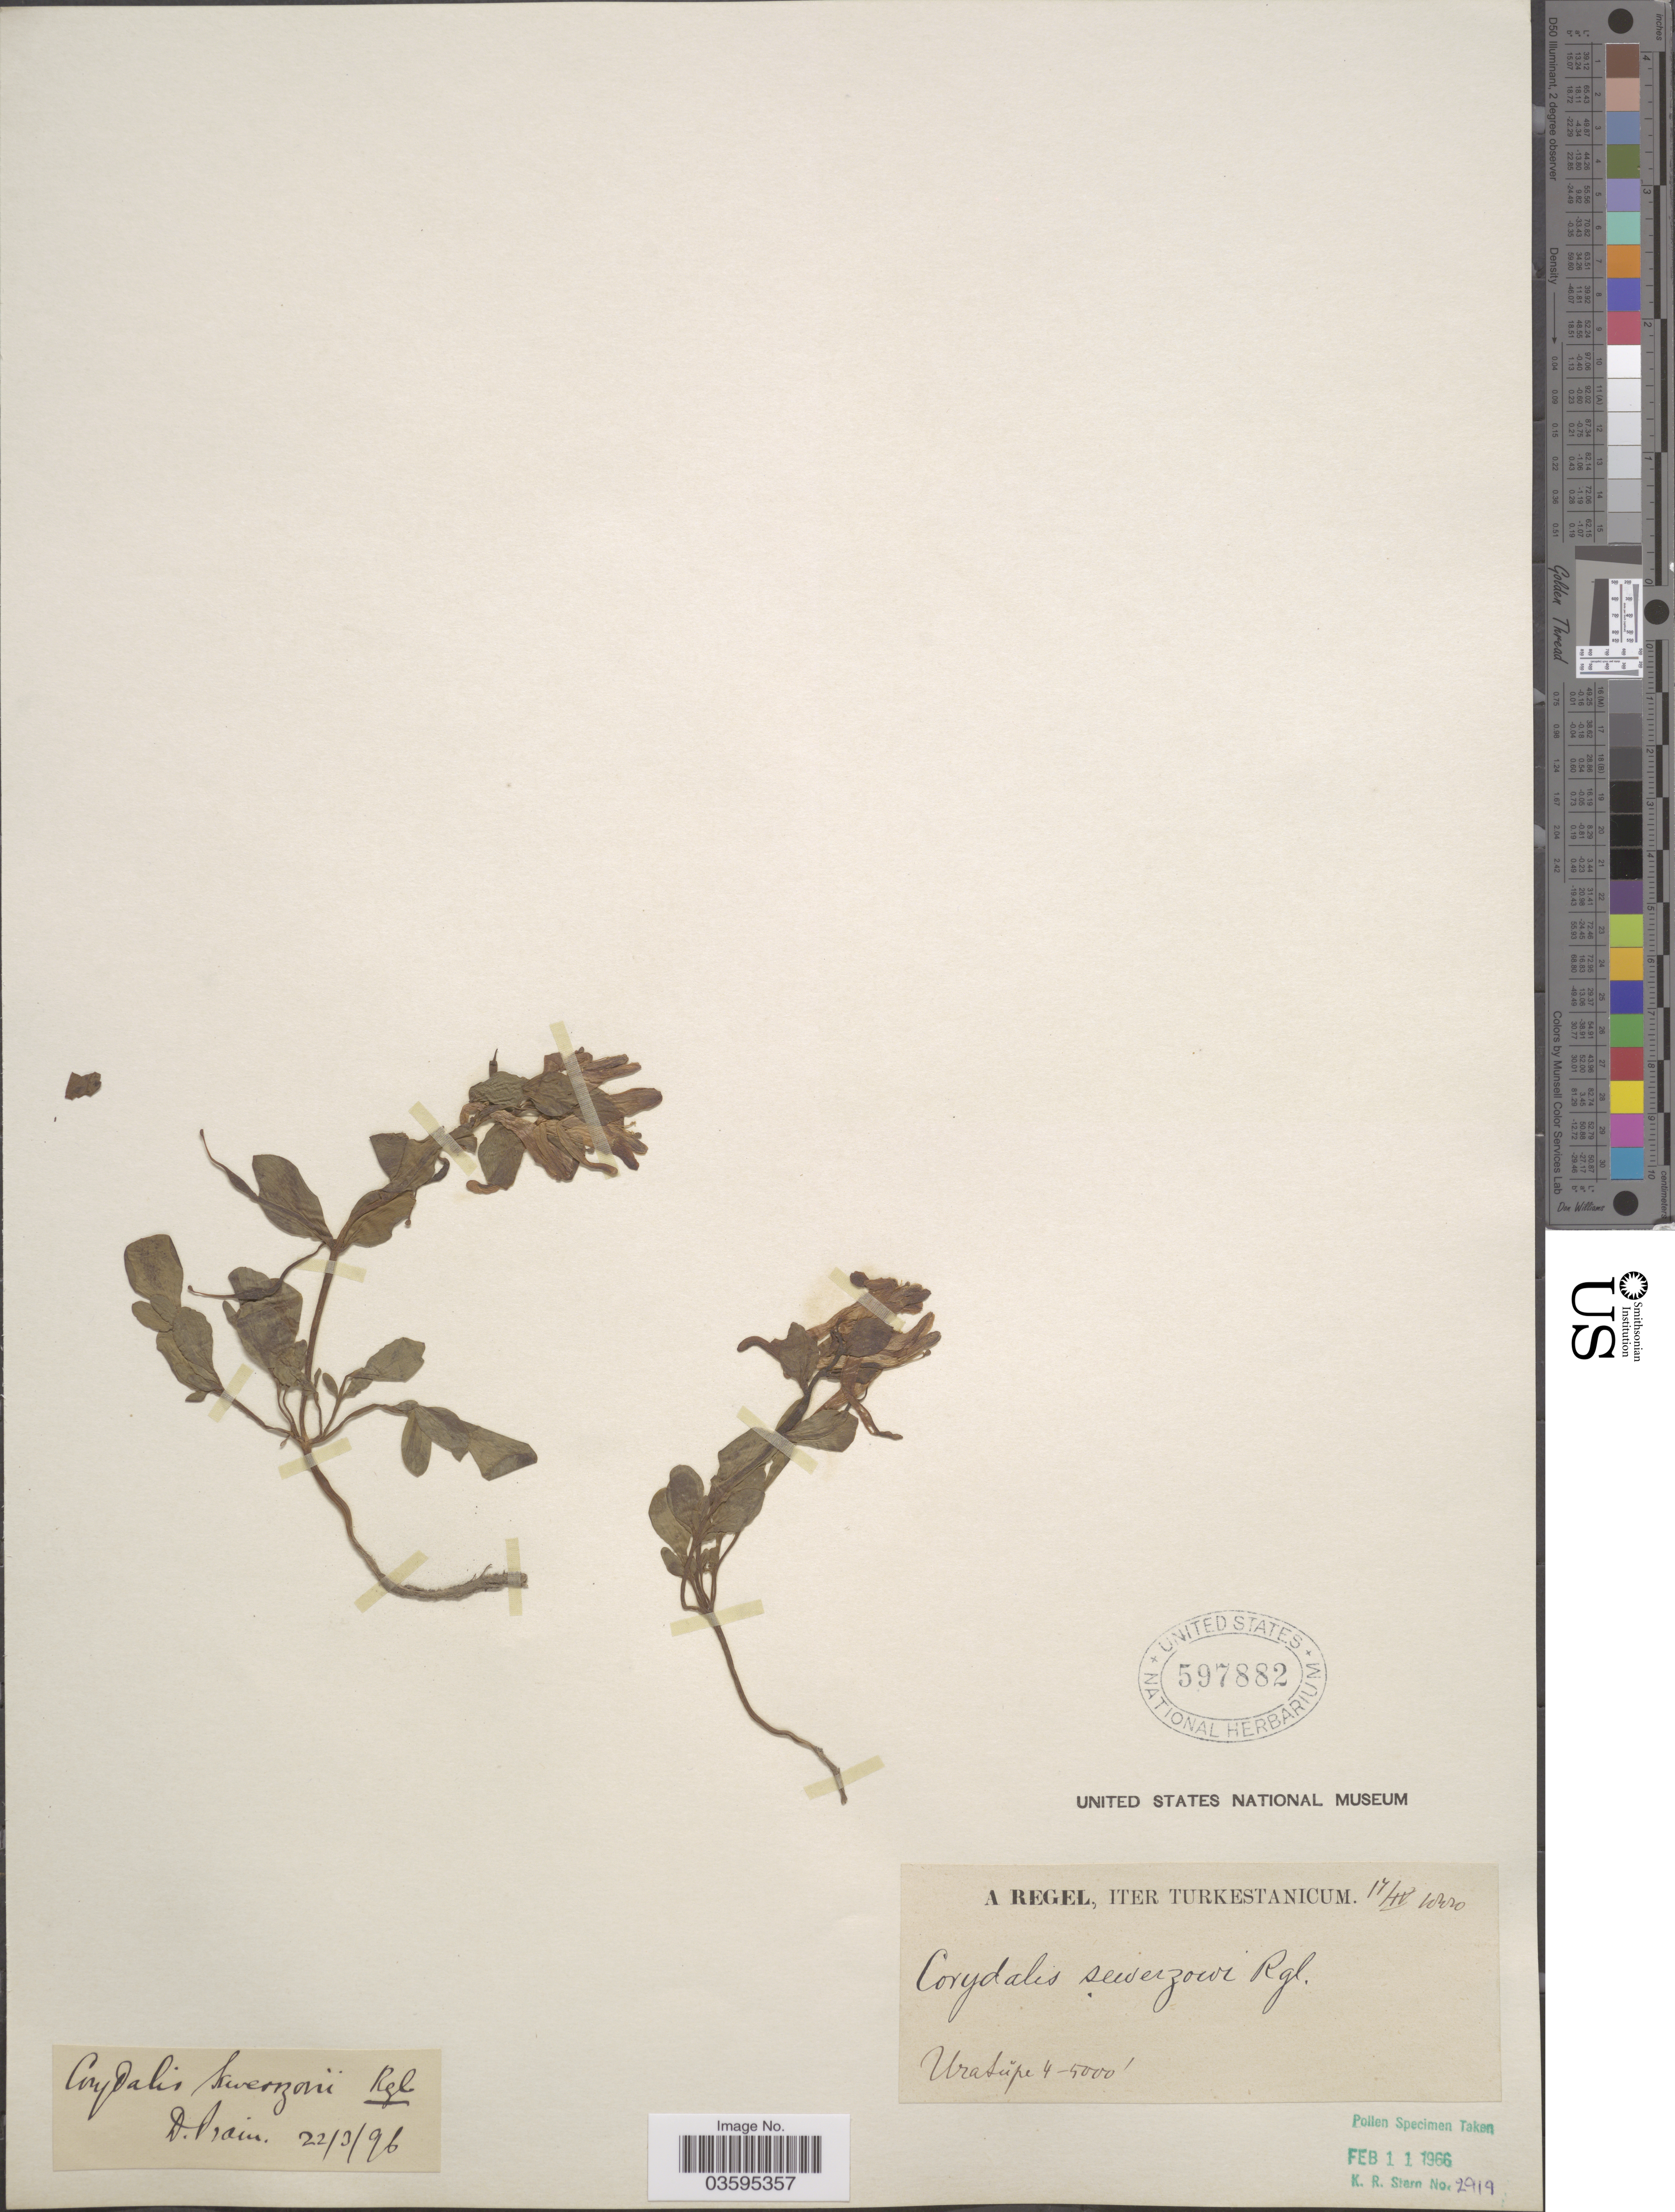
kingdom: Plantae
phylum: Tracheophyta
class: Magnoliopsida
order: Ranunculales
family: Papaveraceae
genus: Corydalis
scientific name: Corydalis sewerzowii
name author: Regel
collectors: A. Regel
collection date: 1920-04-17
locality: Iter Turkestanicum. Urasüpe [interpreted].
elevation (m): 1219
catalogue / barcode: US 597882